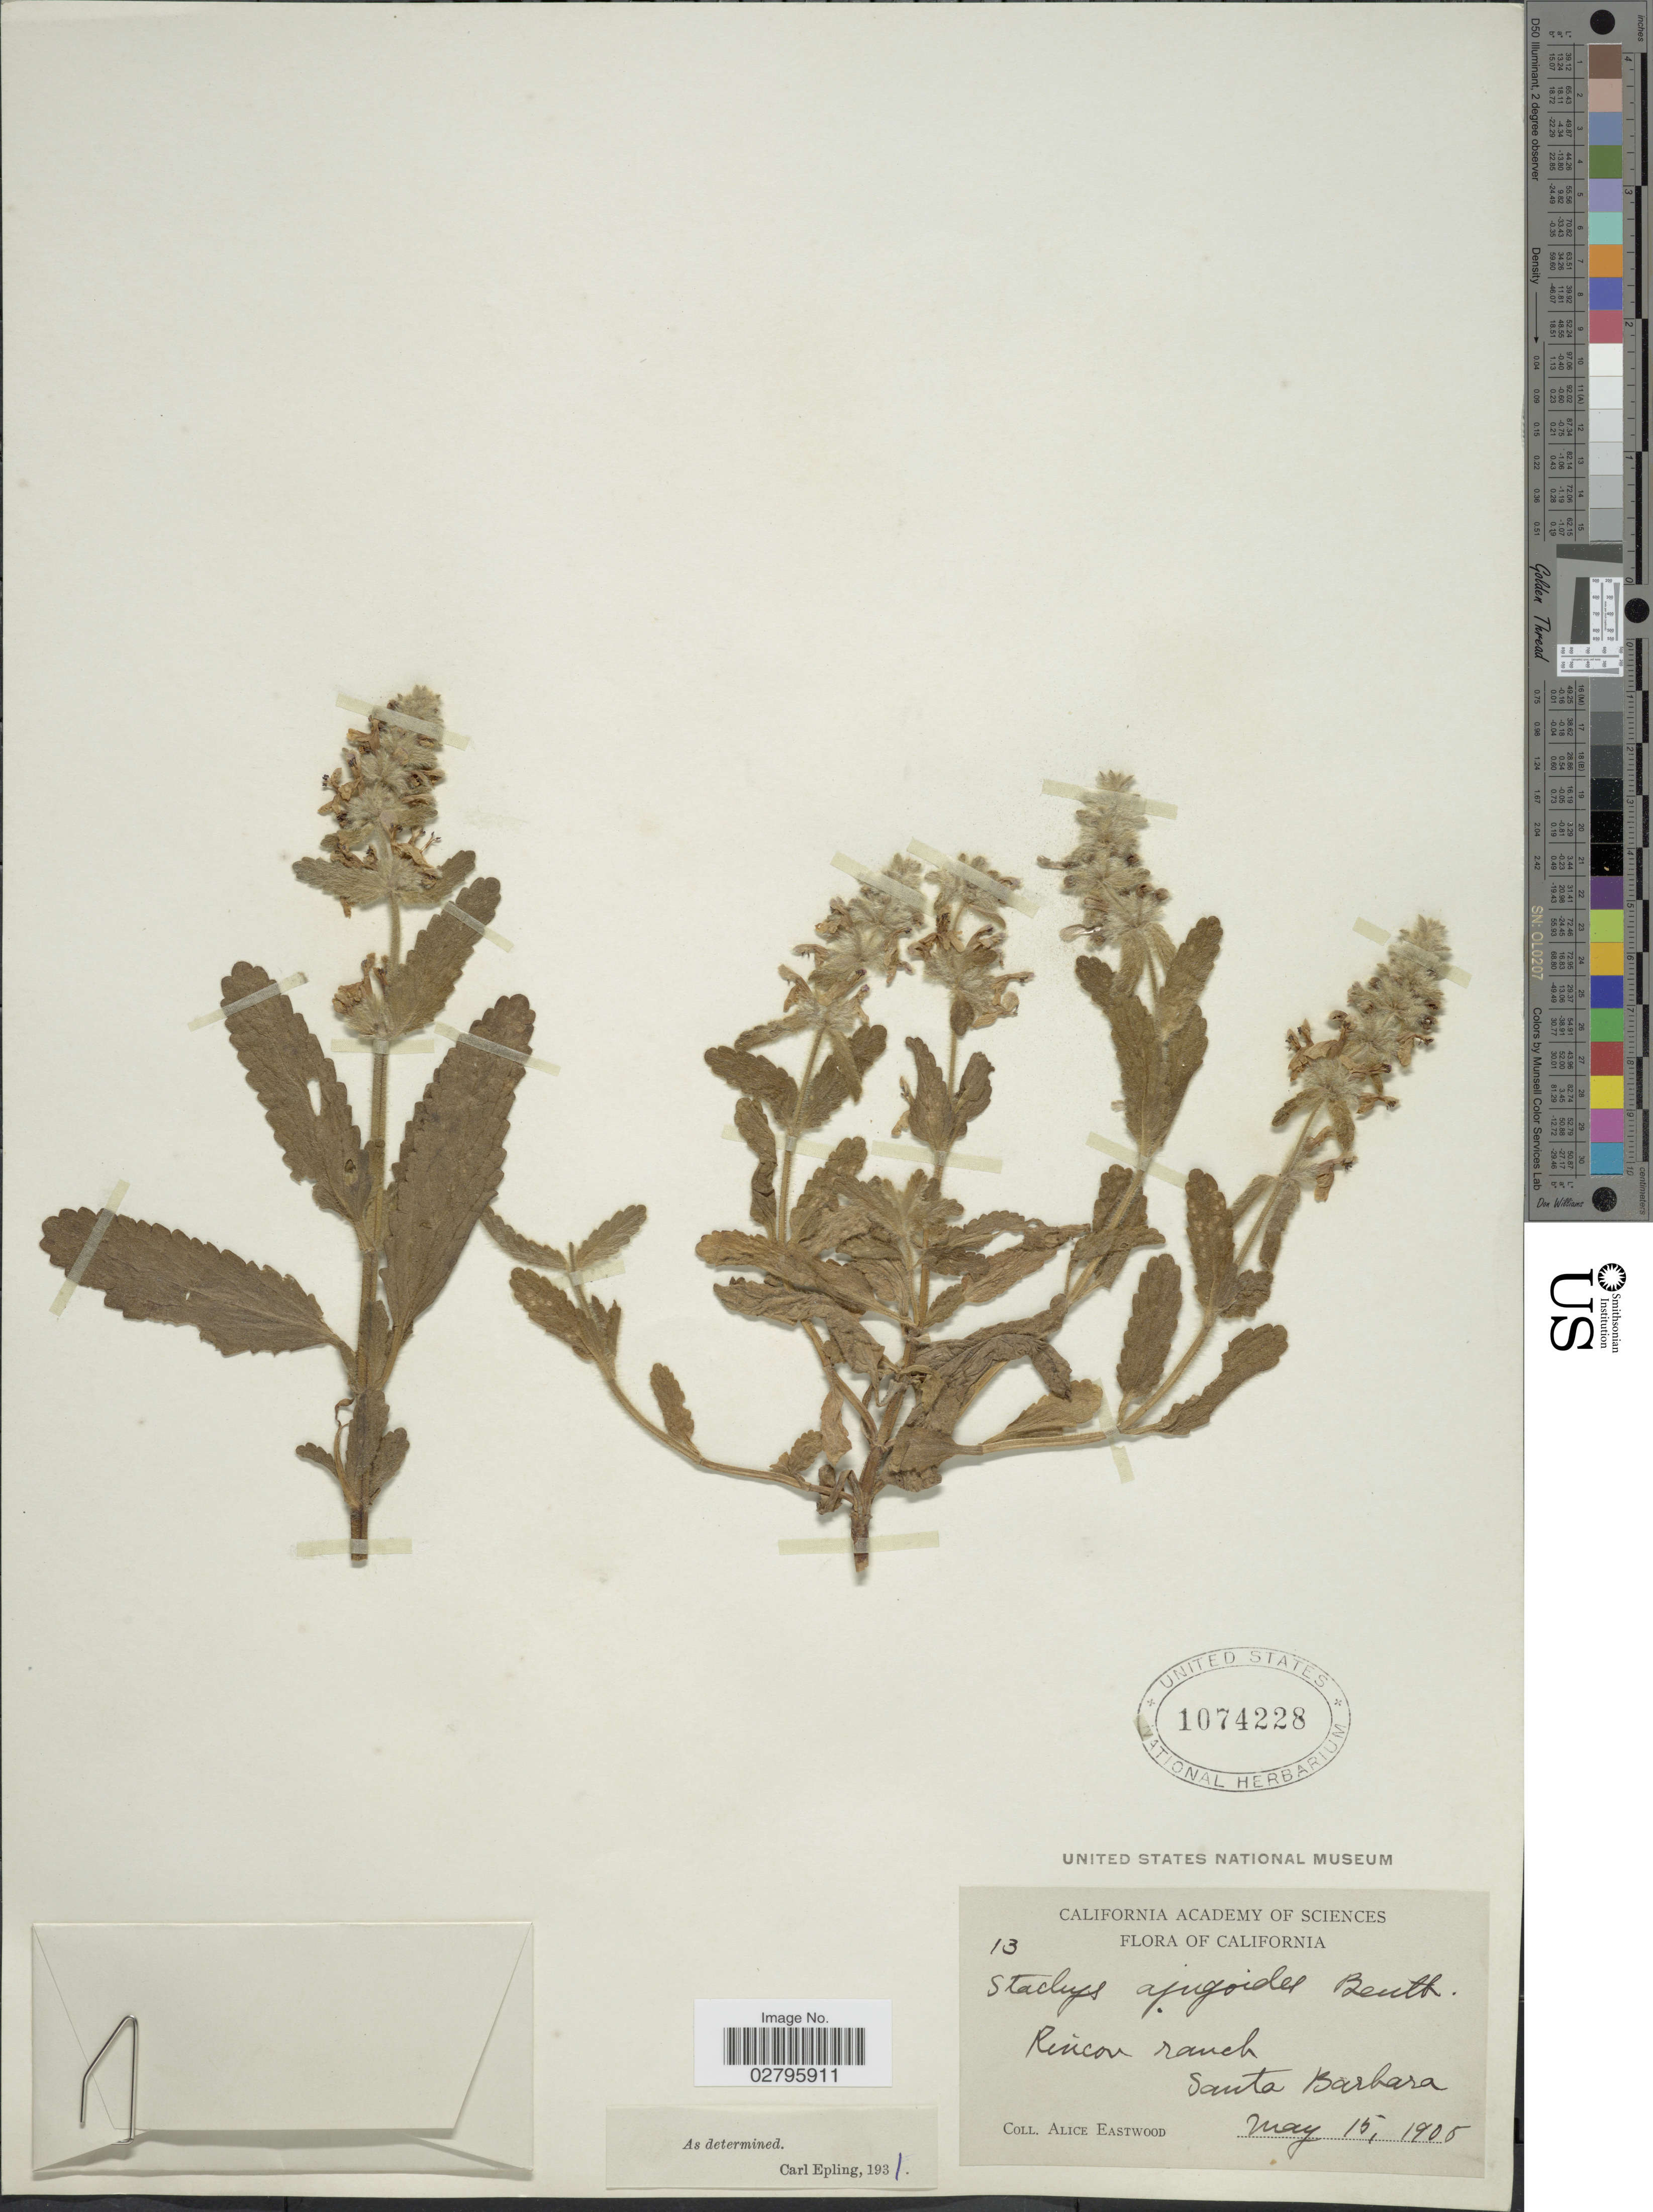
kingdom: Plantae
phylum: Tracheophyta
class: Magnoliopsida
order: Lamiales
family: Lamiaceae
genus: Stachys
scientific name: Stachys ajugoides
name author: Benth.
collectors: A. Eastwood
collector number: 13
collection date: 1905-05-15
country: United States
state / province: California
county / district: Santa Barbara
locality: Rincon ranch, Santa Barbara.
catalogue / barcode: US 1074228